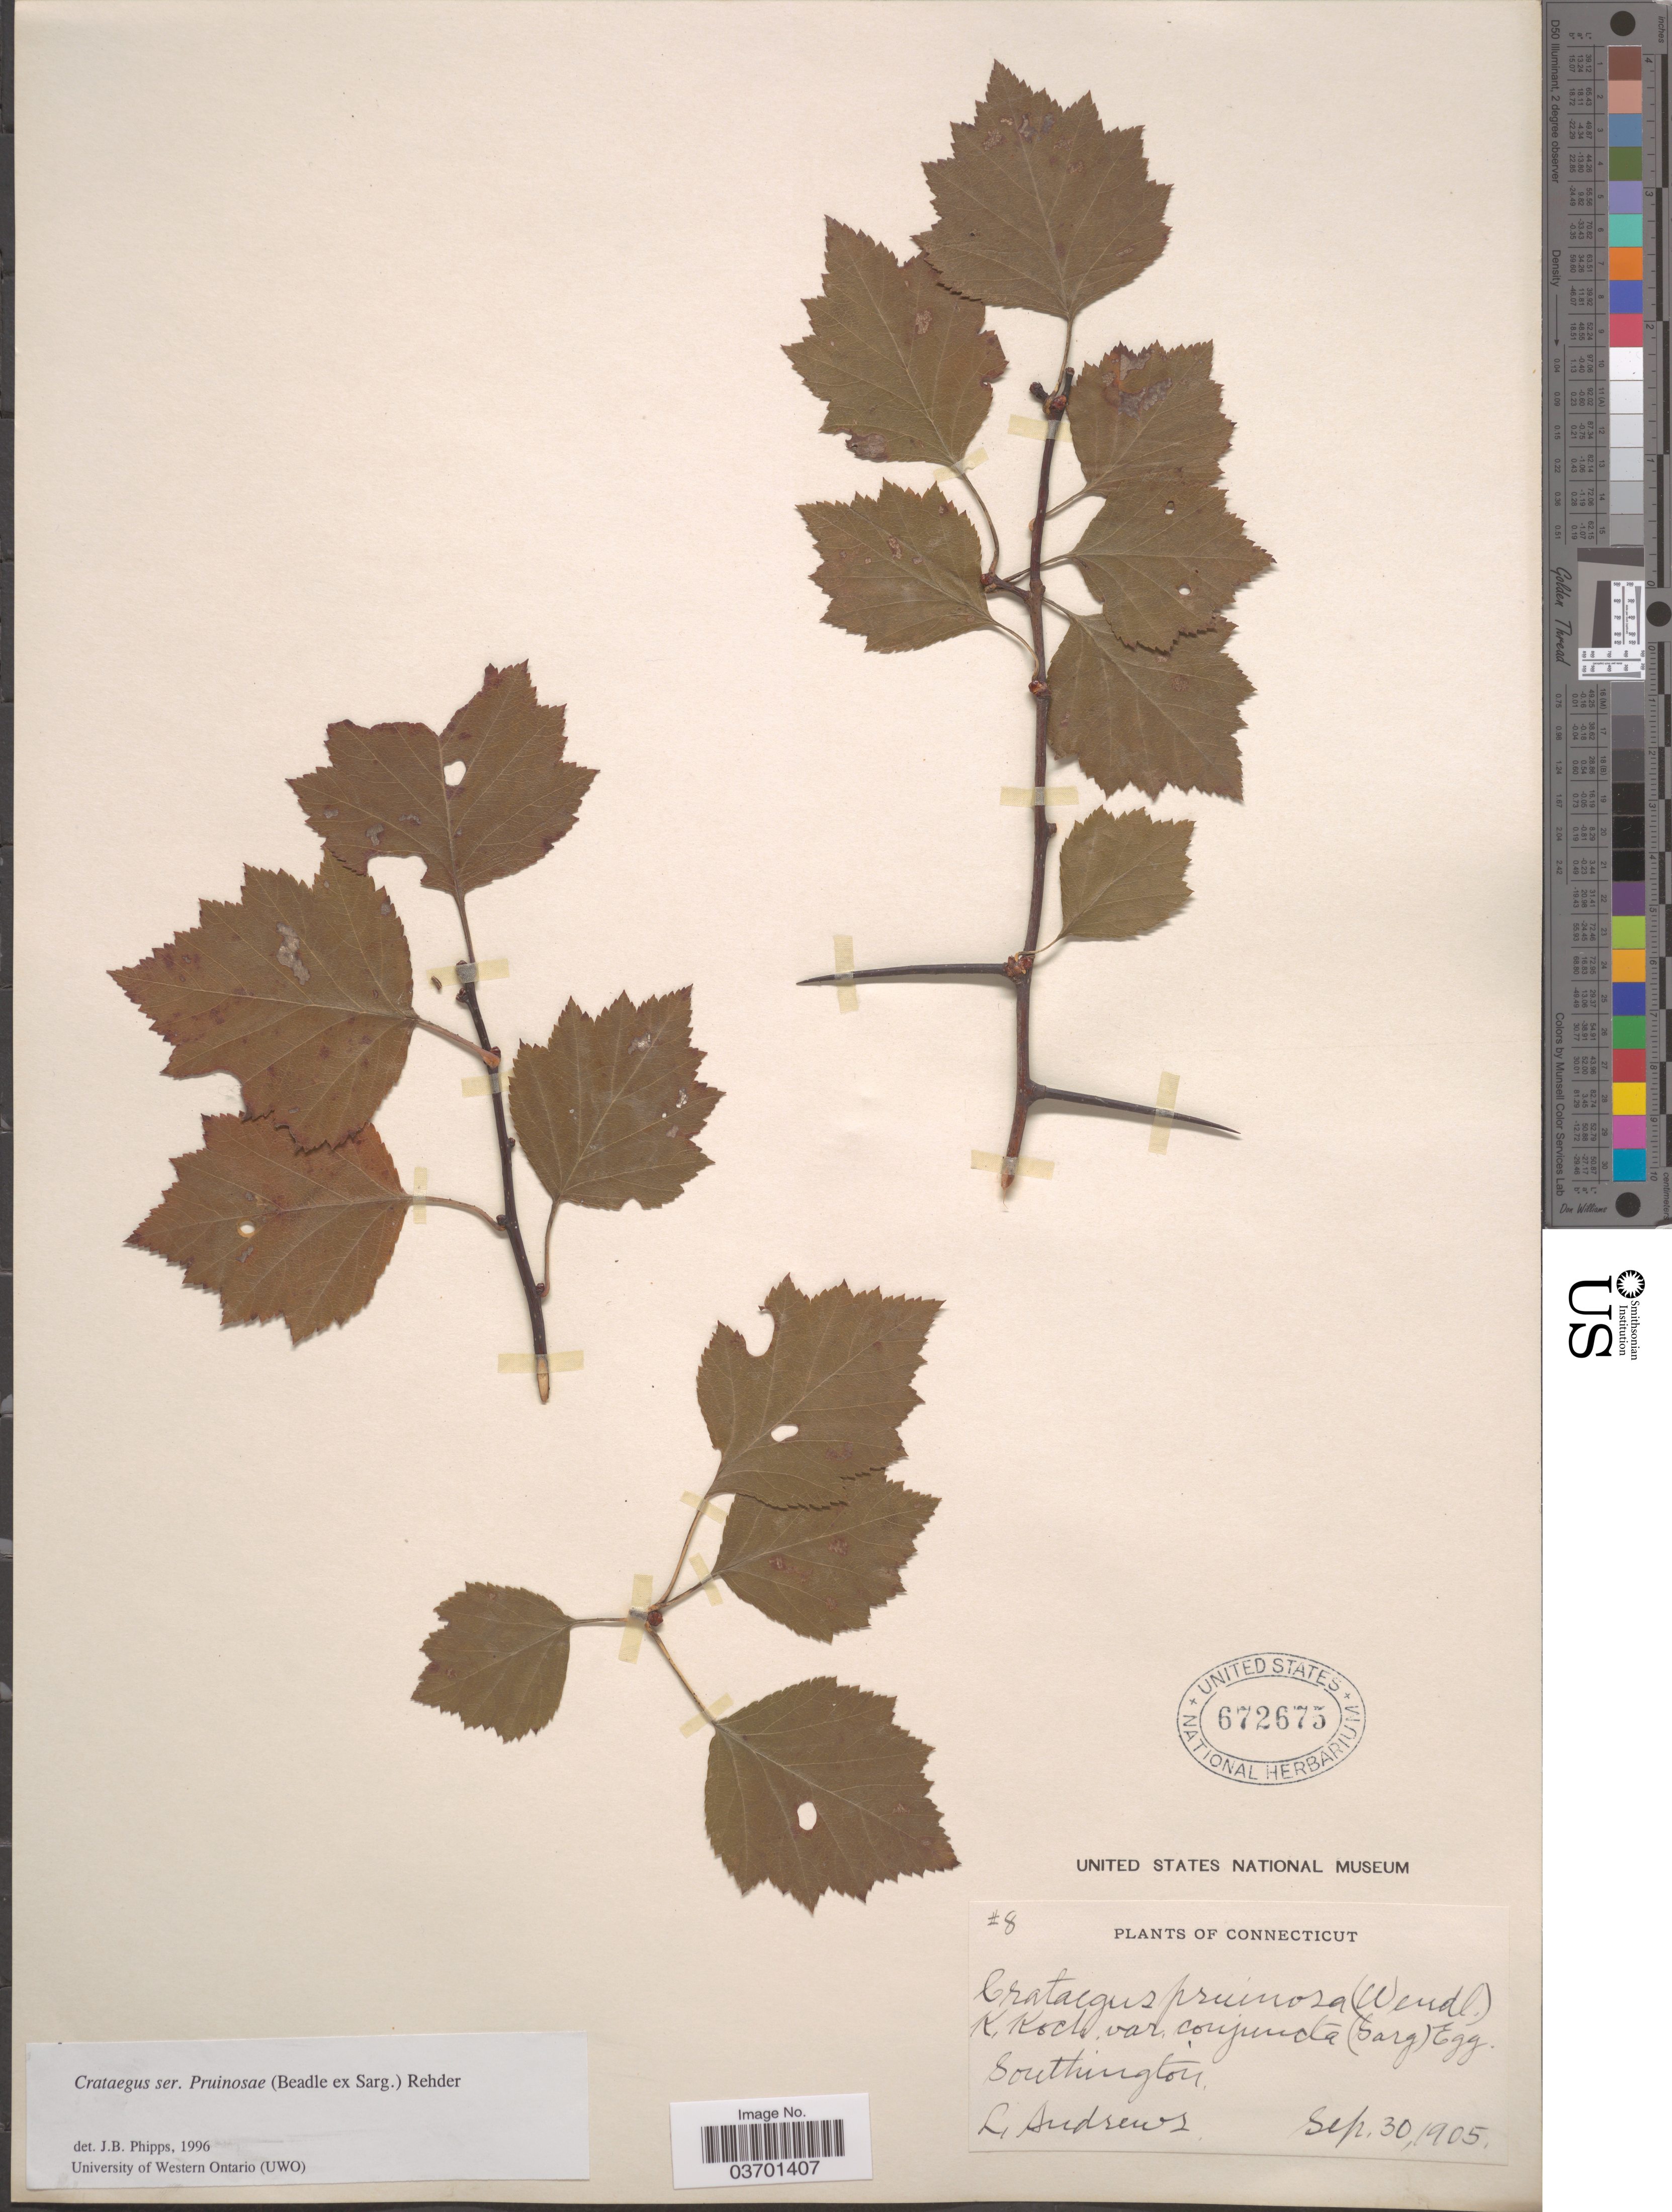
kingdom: Plantae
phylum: Tracheophyta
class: Magnoliopsida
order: Rosales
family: Rosaceae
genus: Crataegus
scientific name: Crataegus pruinosa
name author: (H.L. Wendl.) K. Koch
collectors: L. Andrews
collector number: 8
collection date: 1905-09-30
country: United States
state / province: Connecticut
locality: Southington.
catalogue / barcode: US 672675